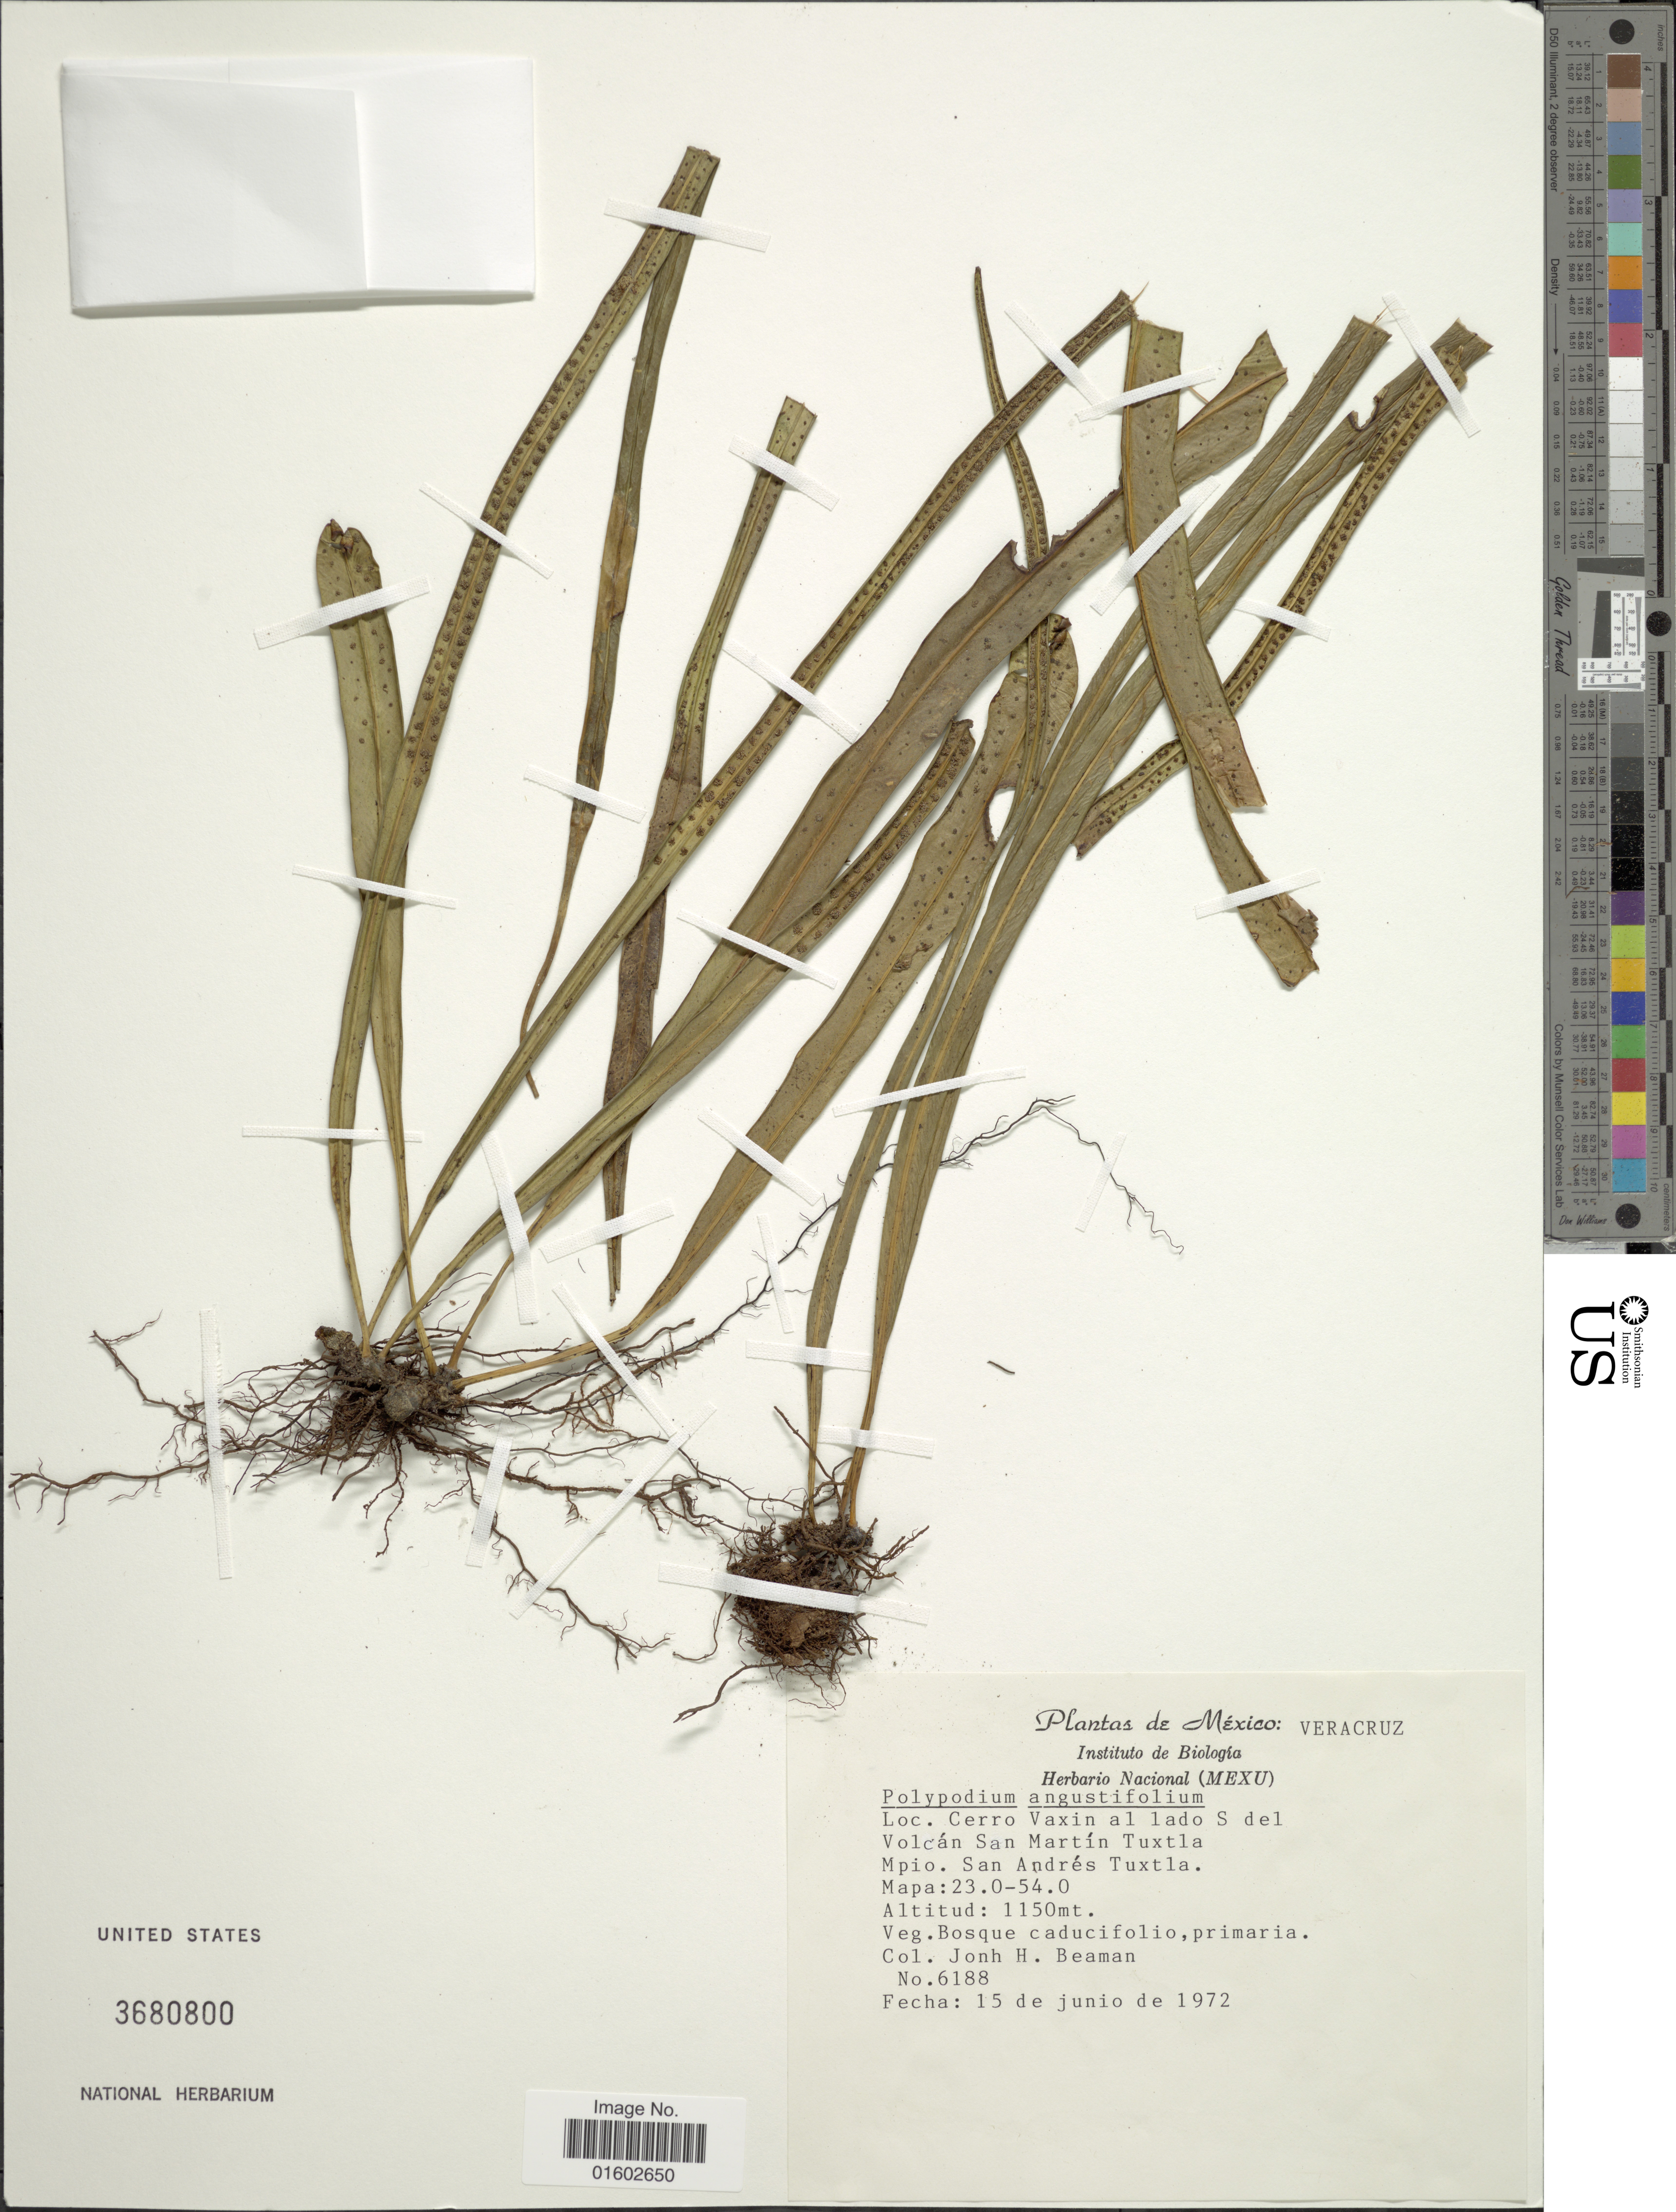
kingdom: Plantae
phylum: Tracheophyta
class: Polypodiopsida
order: Polypodiales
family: Polypodiaceae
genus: Campyloneurum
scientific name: Campyloneurum angustifolium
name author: (Sw.) Fée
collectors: J. H. Beaman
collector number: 6188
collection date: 1972-06-15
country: Mexico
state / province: Veracruz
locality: Vera Cruz, San Martin, Tuxtla, San Andres, Tuxtla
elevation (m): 1150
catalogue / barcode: US 3680800